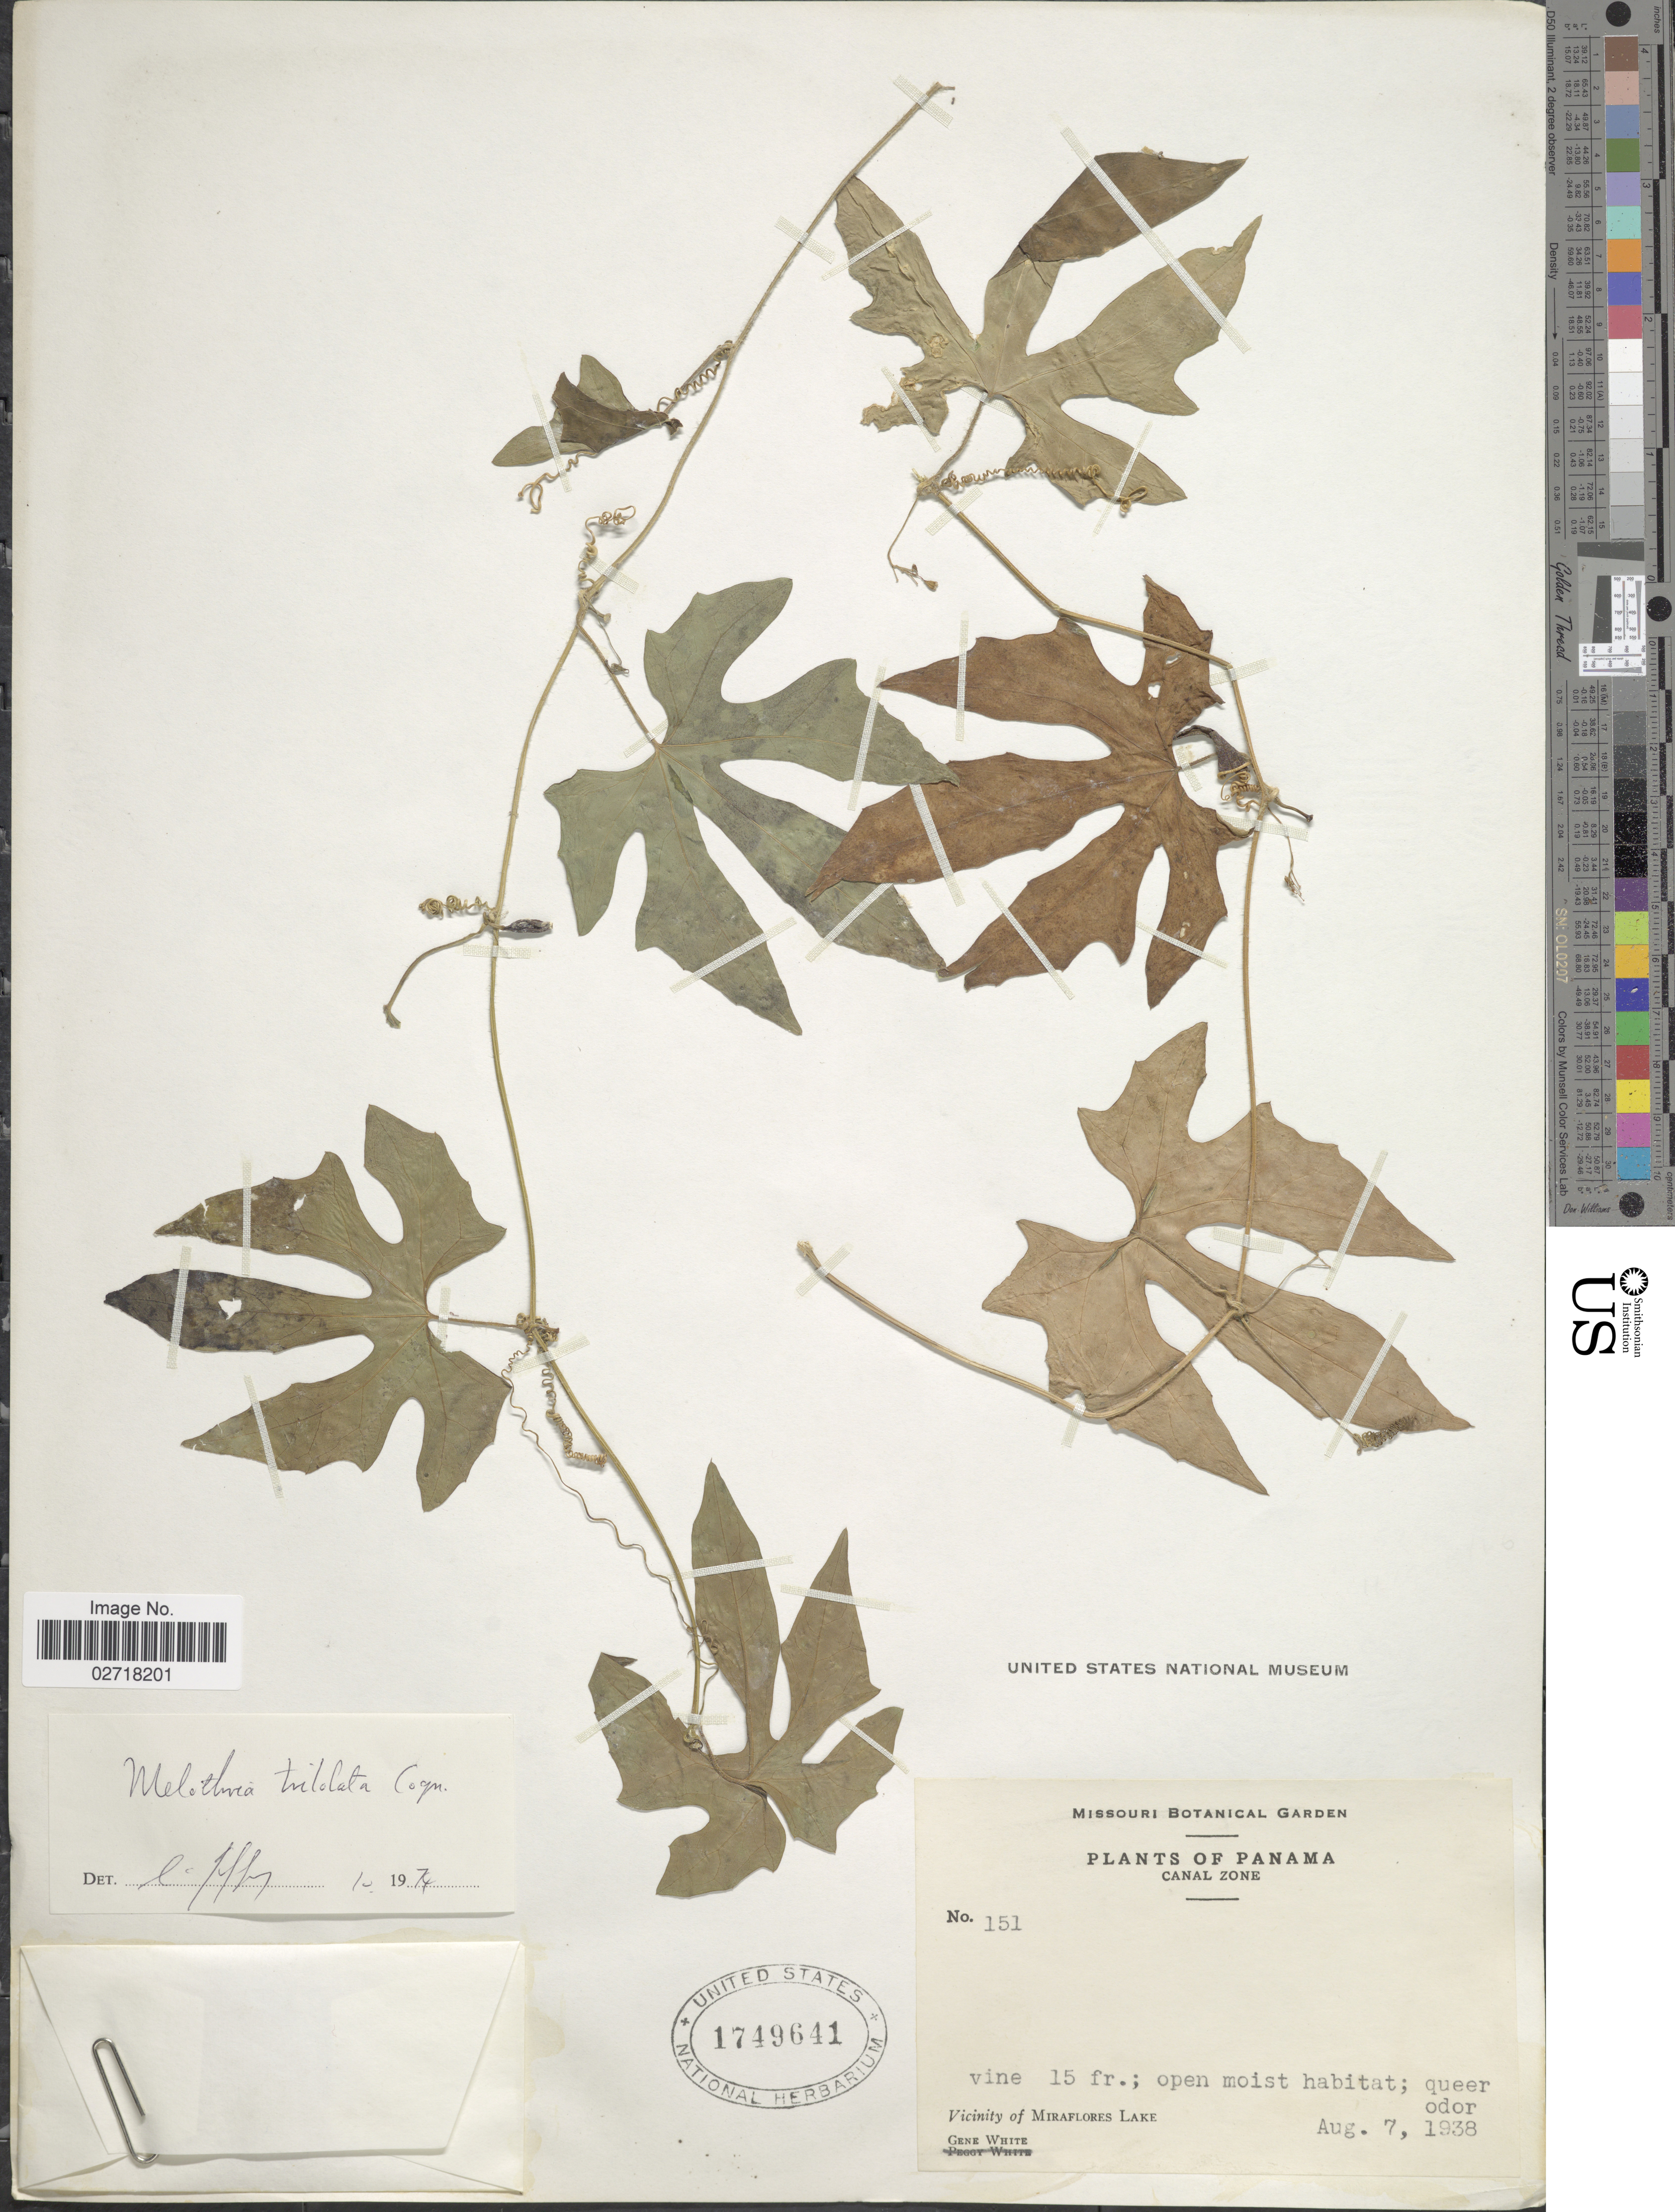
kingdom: Plantae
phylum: Tracheophyta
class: Magnoliopsida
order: Cucurbitales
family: Cucurbitaceae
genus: Melothria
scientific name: Melothria trilobata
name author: Cogn.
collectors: G. White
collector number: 151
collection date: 1938-08-07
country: Panama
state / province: Panamá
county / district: Canal Zone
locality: Canal Zone. Vicinity of Miraflores Lake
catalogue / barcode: US 1749641